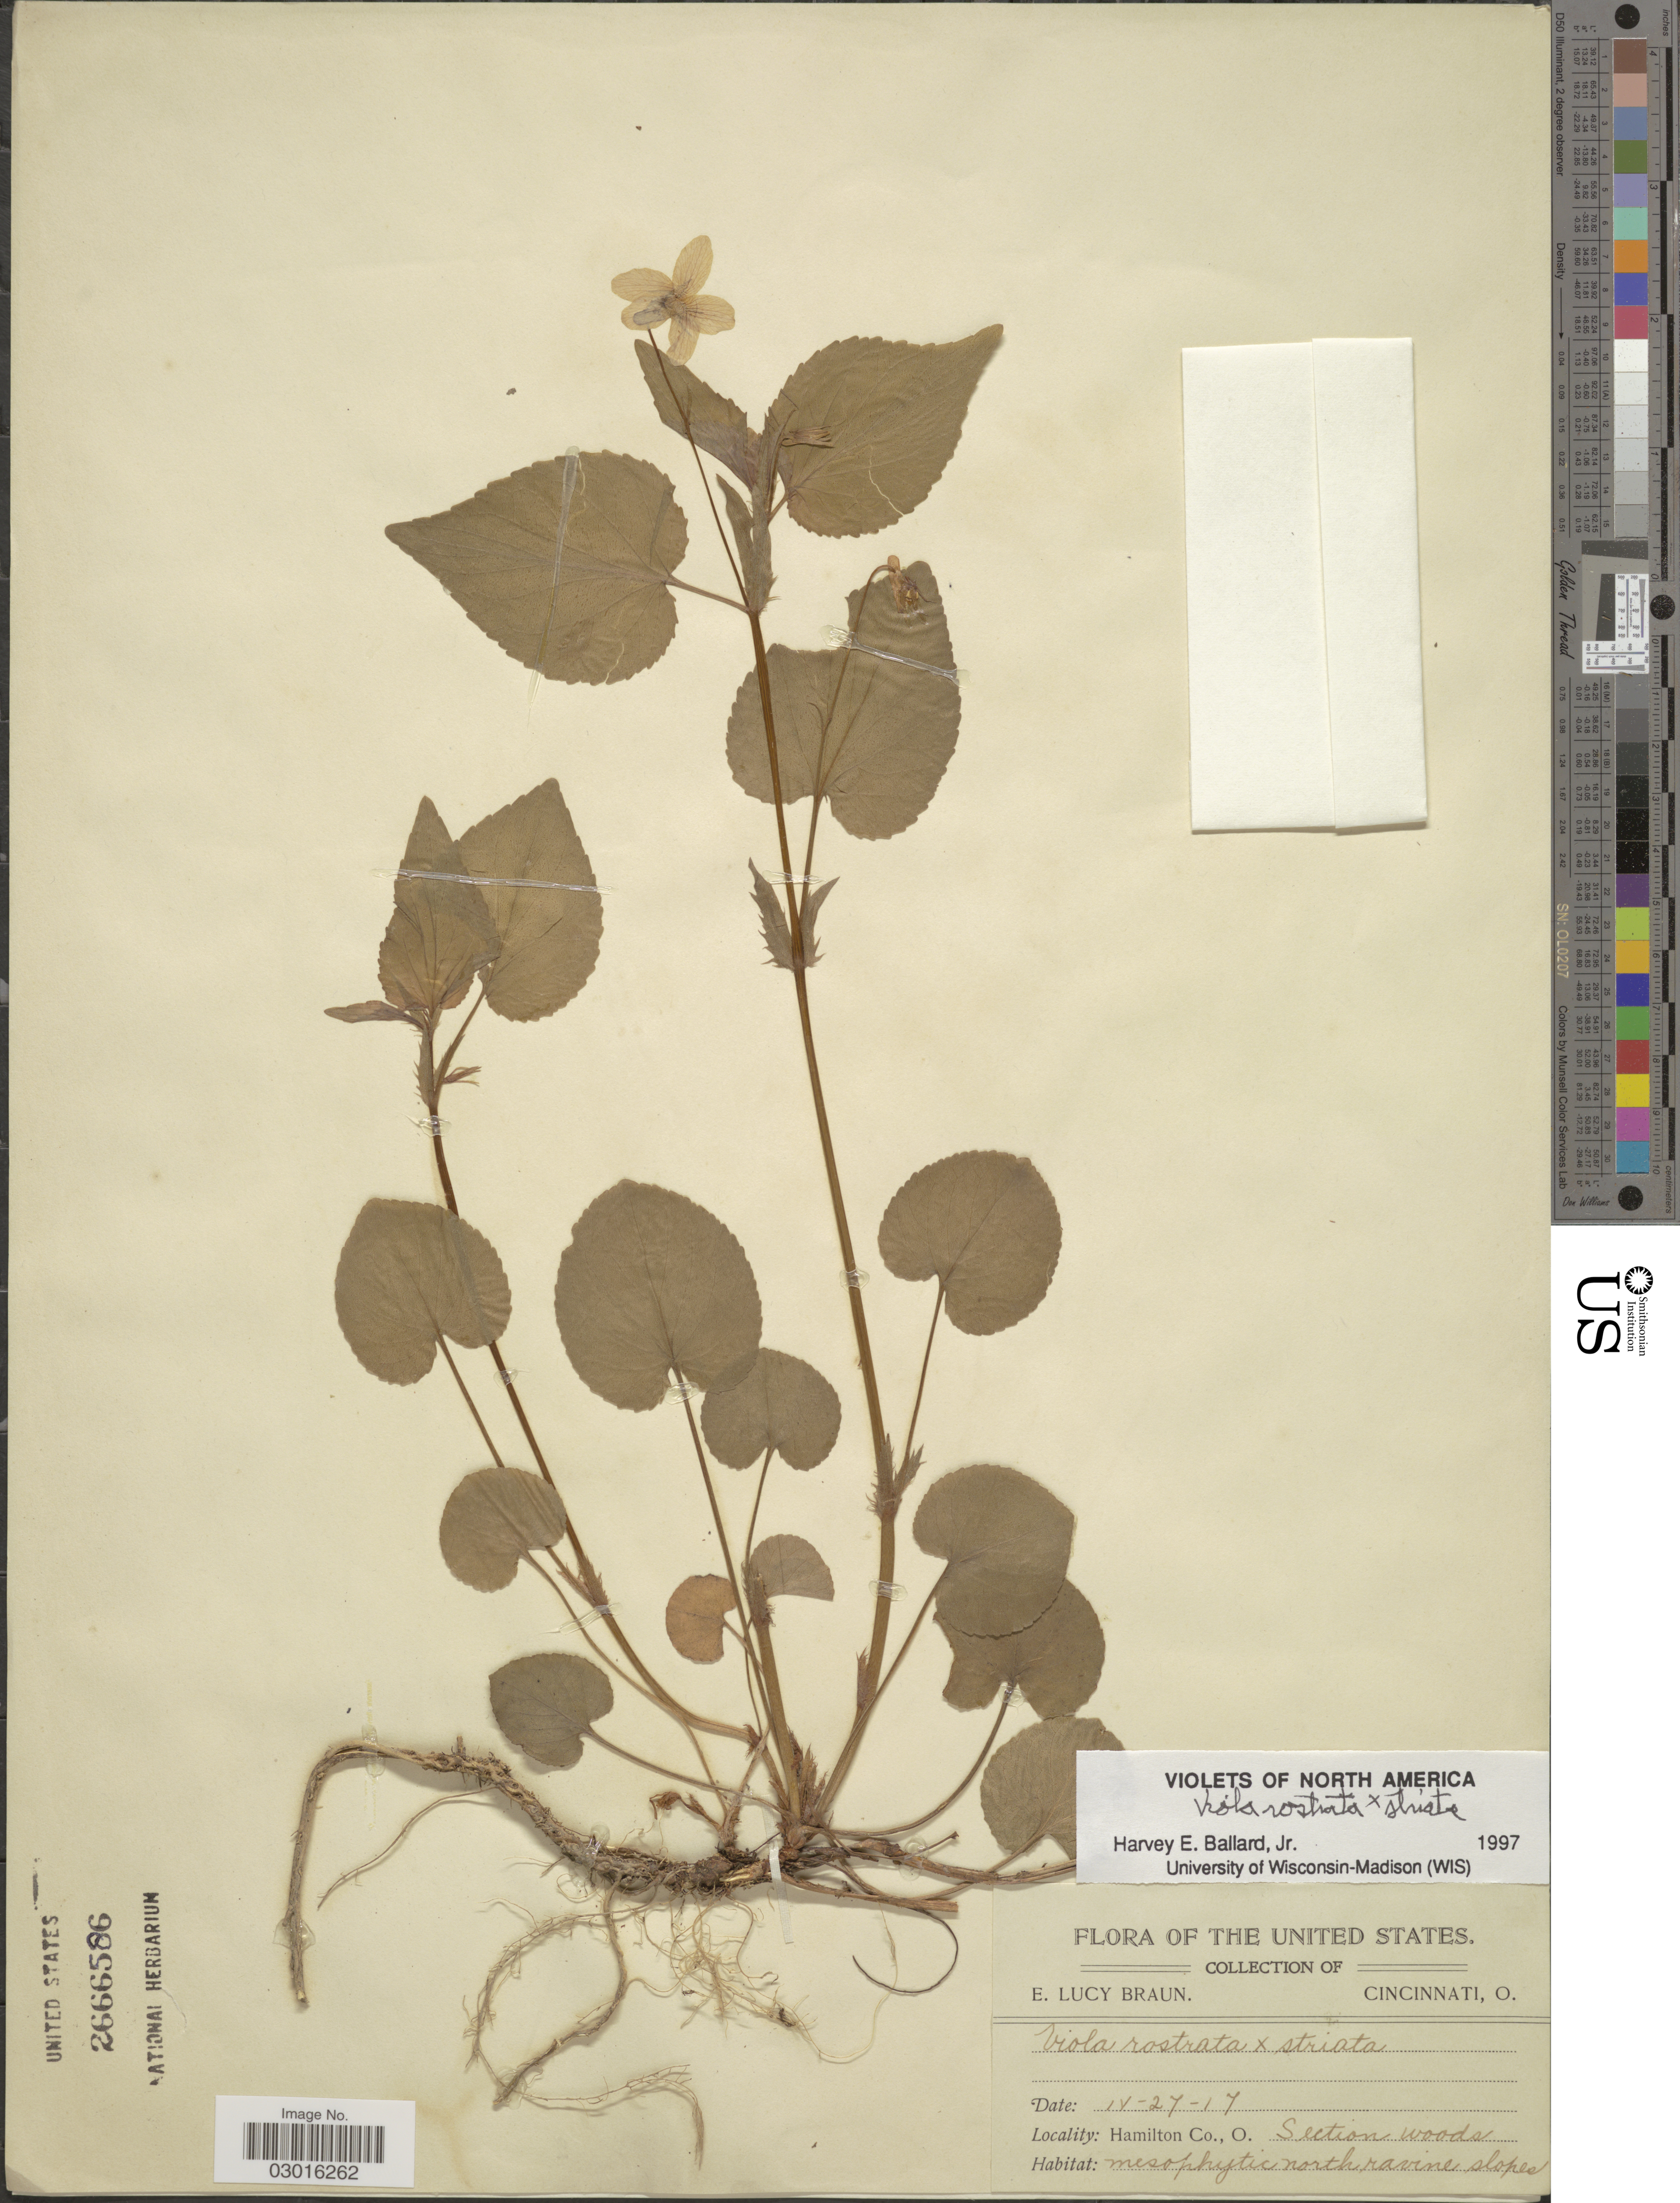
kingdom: Plantae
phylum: Tracheophyta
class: Magnoliopsida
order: Malpighiales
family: Violaceae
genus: Viola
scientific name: Viola rostrata x V. striata Aiton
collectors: E. L. Braun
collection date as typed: Transcribed d/m/y: 27/4/17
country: United States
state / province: Ohio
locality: Hamilton Co., Section woods.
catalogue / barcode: US 2666586